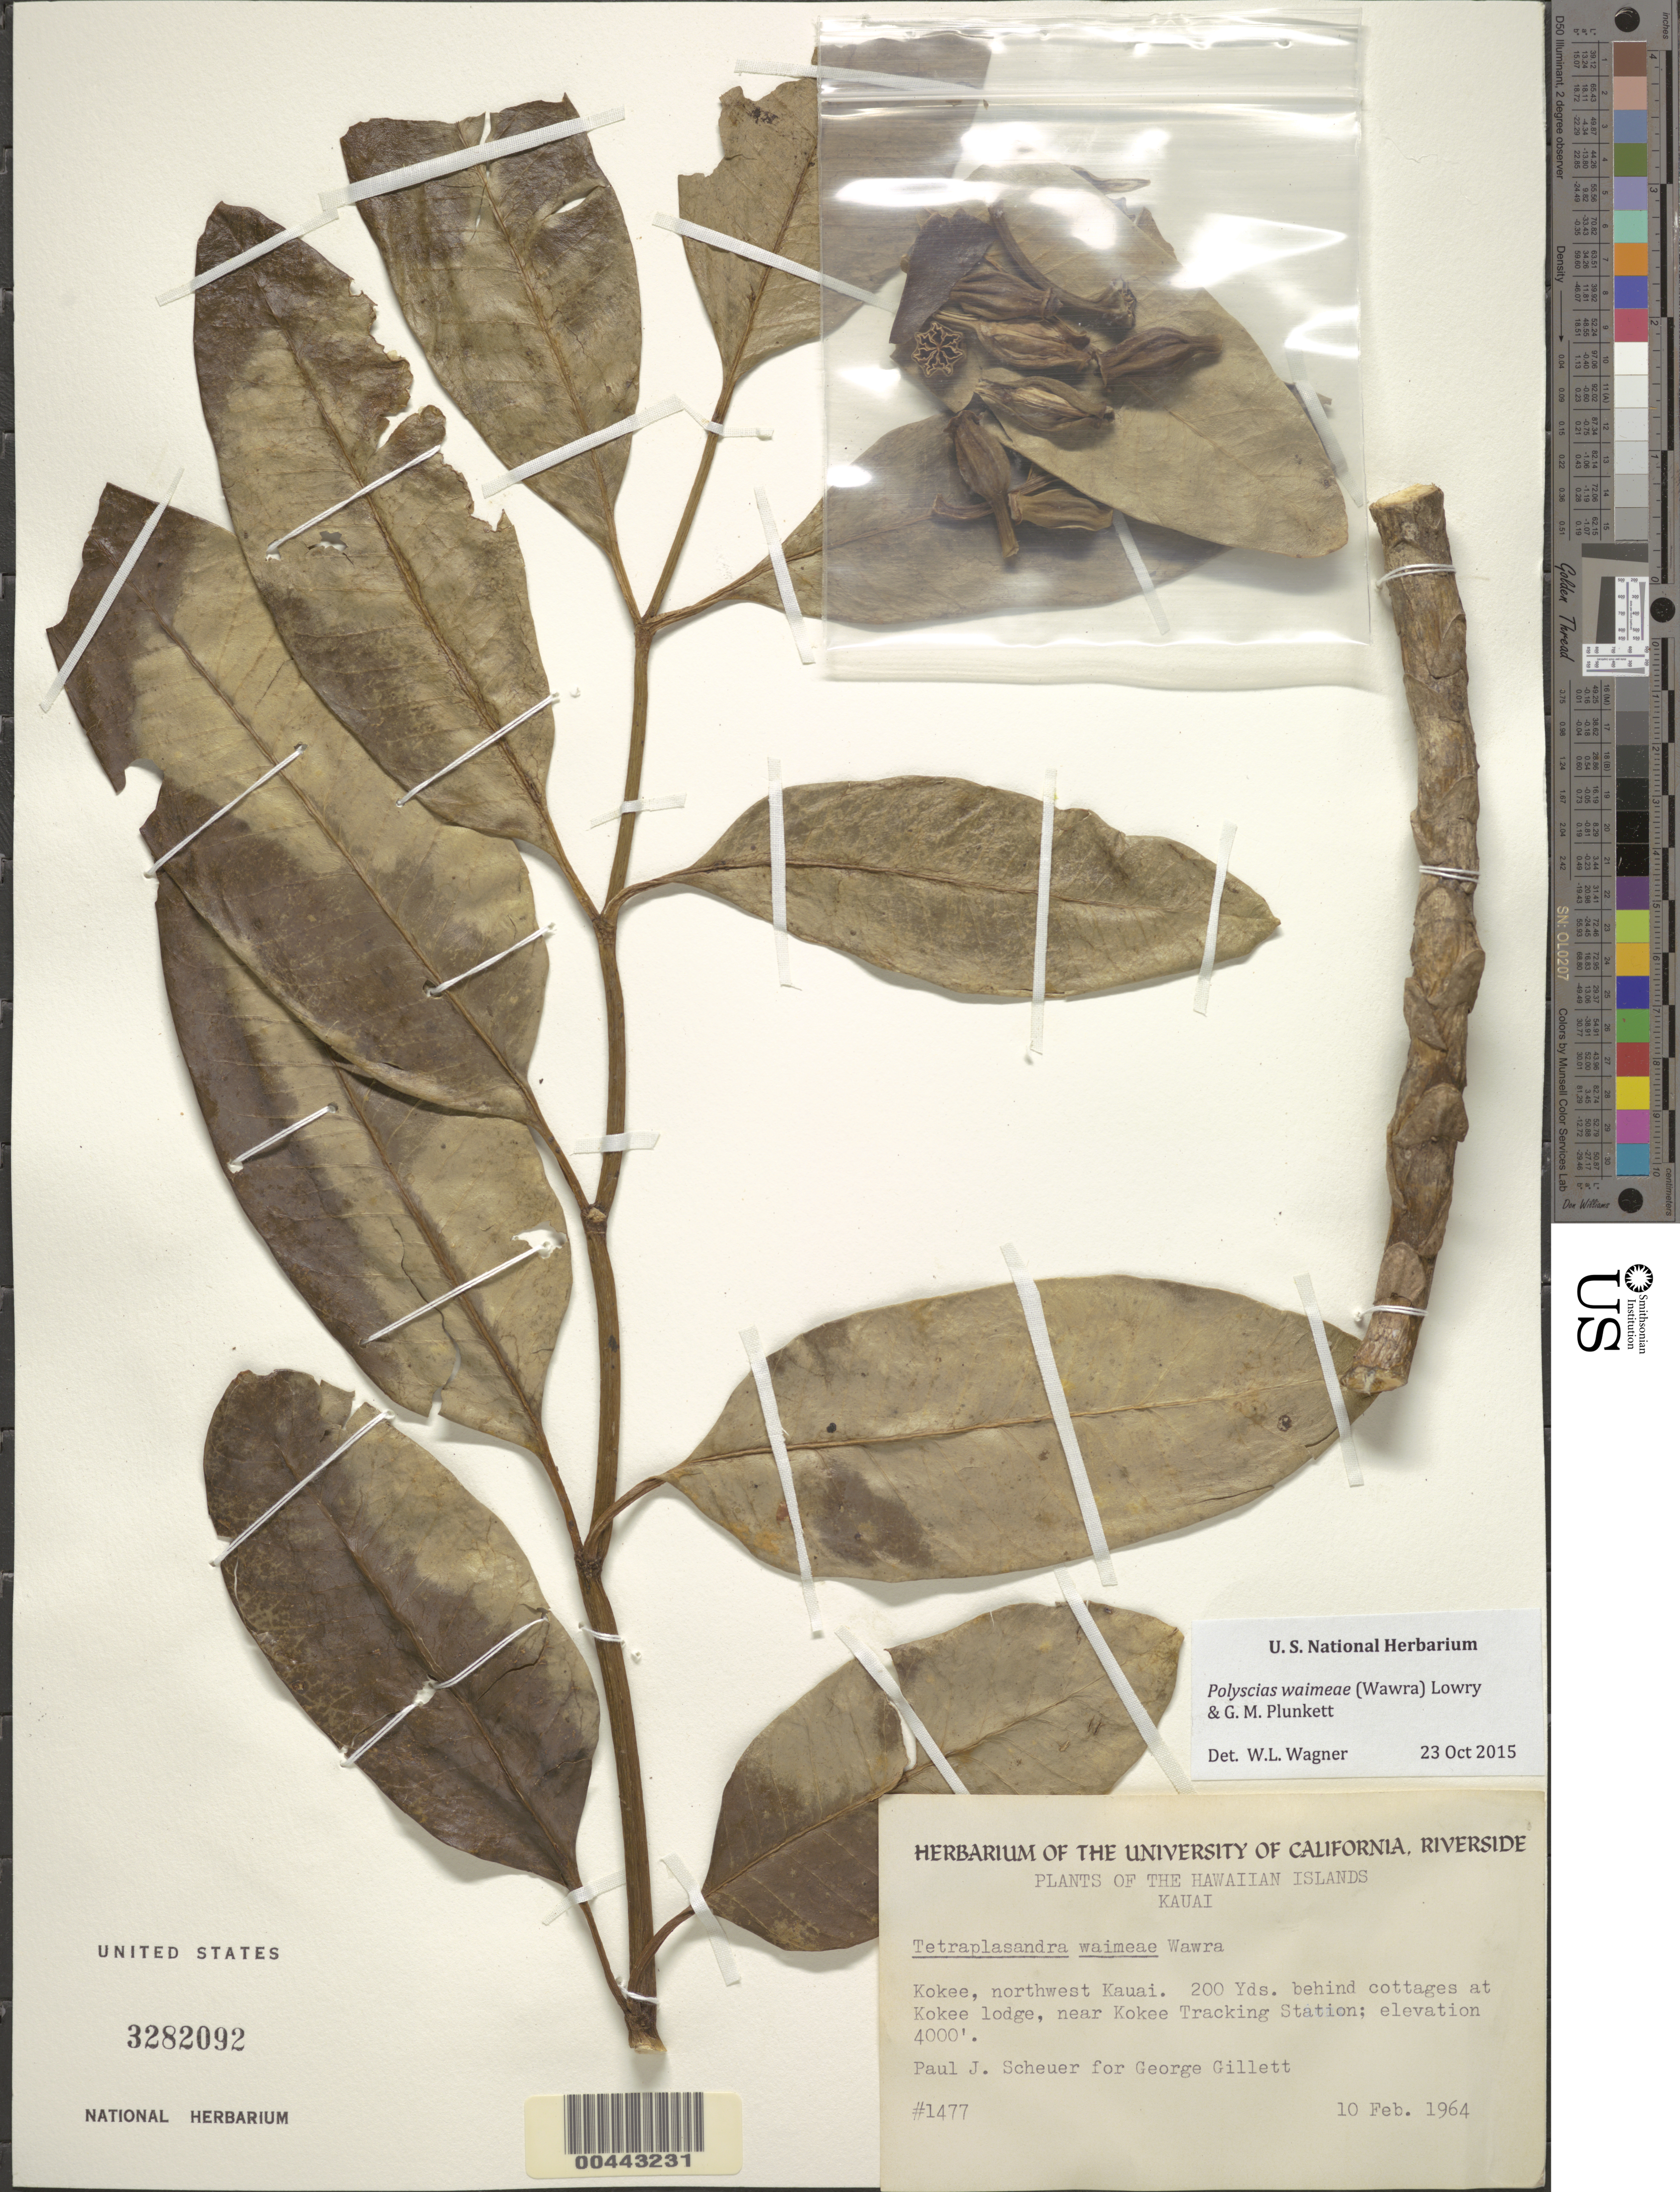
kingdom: Plantae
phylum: Tracheophyta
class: Magnoliopsida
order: Apiales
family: Araliaceae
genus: Polyscias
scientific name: Polyscias waimeae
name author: (Wawra) Lowry & G. M. Plunkett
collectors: P. Scheuer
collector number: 1477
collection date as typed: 10 Feb 1964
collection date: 1964-02-10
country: United States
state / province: Hawaii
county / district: Kauai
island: Kaua'i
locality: Kokee, NW Kauai, 200 yds. behind cottages at Kokee lodge, near Kokee Tracking Station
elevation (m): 1219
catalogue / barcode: US 3282092